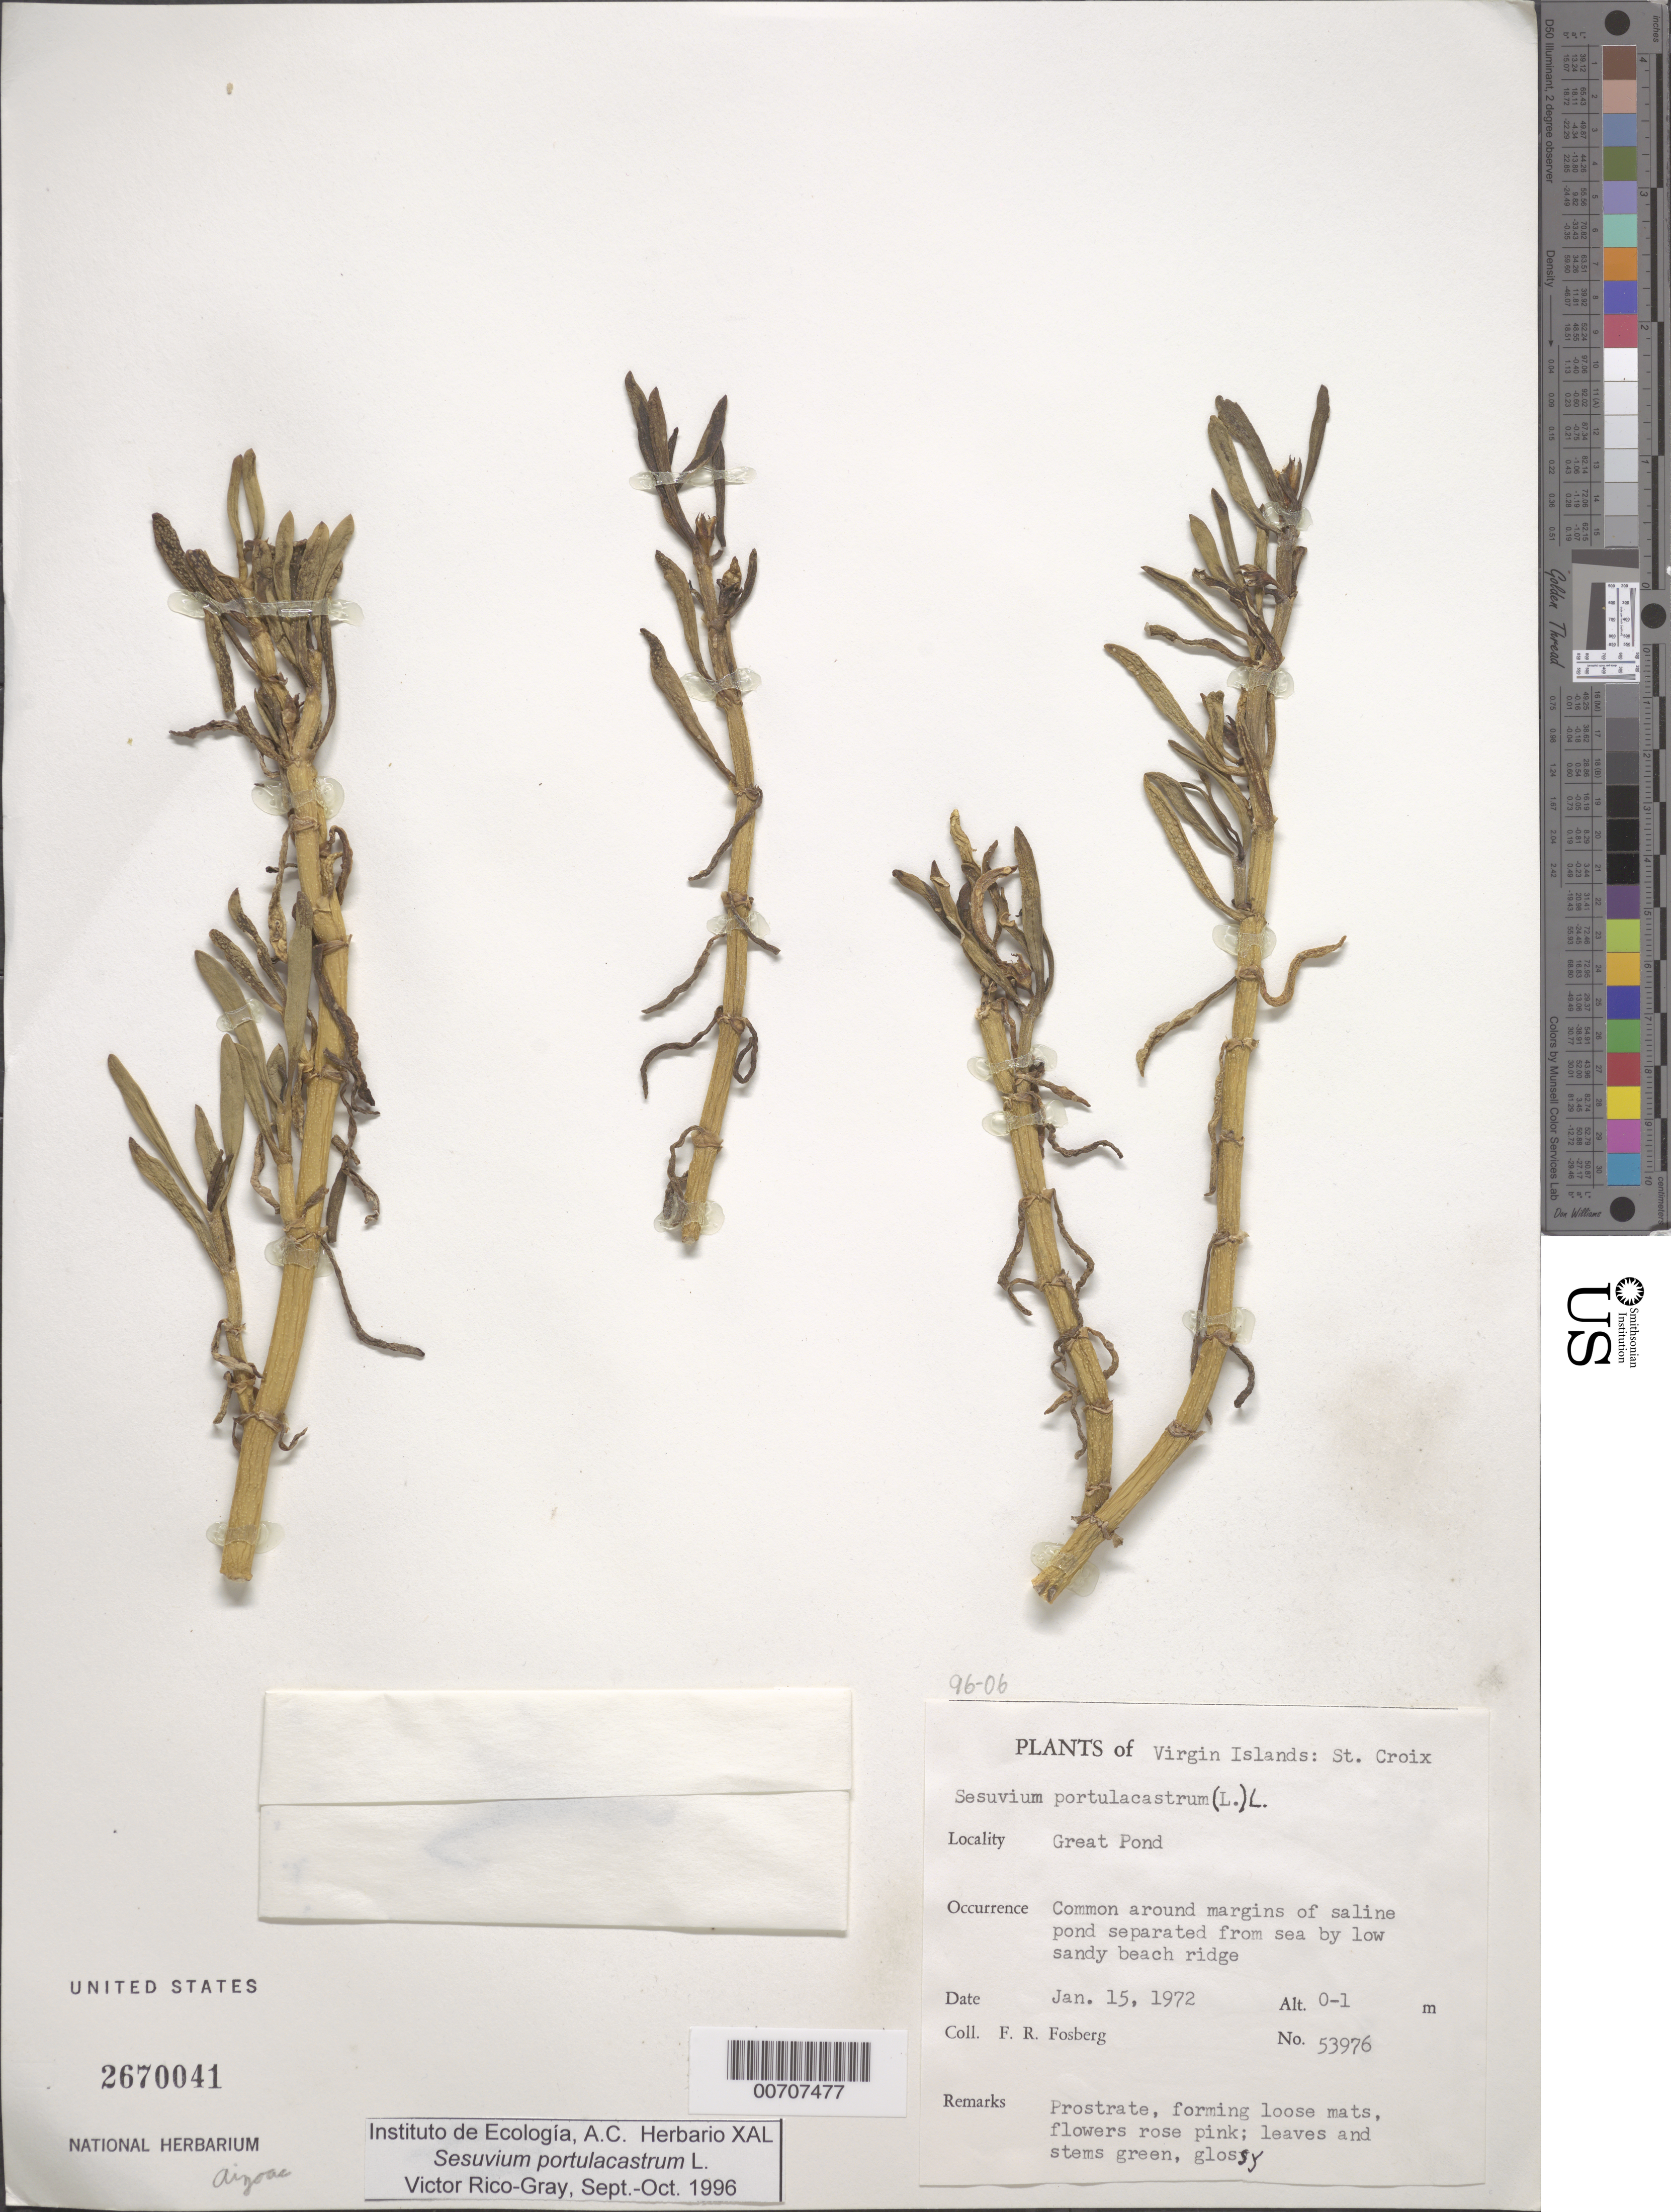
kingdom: Plantae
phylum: Tracheophyta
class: Magnoliopsida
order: Caryophyllales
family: Aizoaceae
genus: Sesuvium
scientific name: Sesuvium portulacastrum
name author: (L.) L.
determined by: Rico-Gray, V., (IEB), Instituto de Ecologia, A.C.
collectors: F. R. Fosberg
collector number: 53976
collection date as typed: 15 Jan 1972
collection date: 1972-01-15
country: U.S. Virgin Islands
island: St. Croix Island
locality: Great Pond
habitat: Around margins of saline pond separated from sea by low sandy beach ridge.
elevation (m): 0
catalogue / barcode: US 2670041